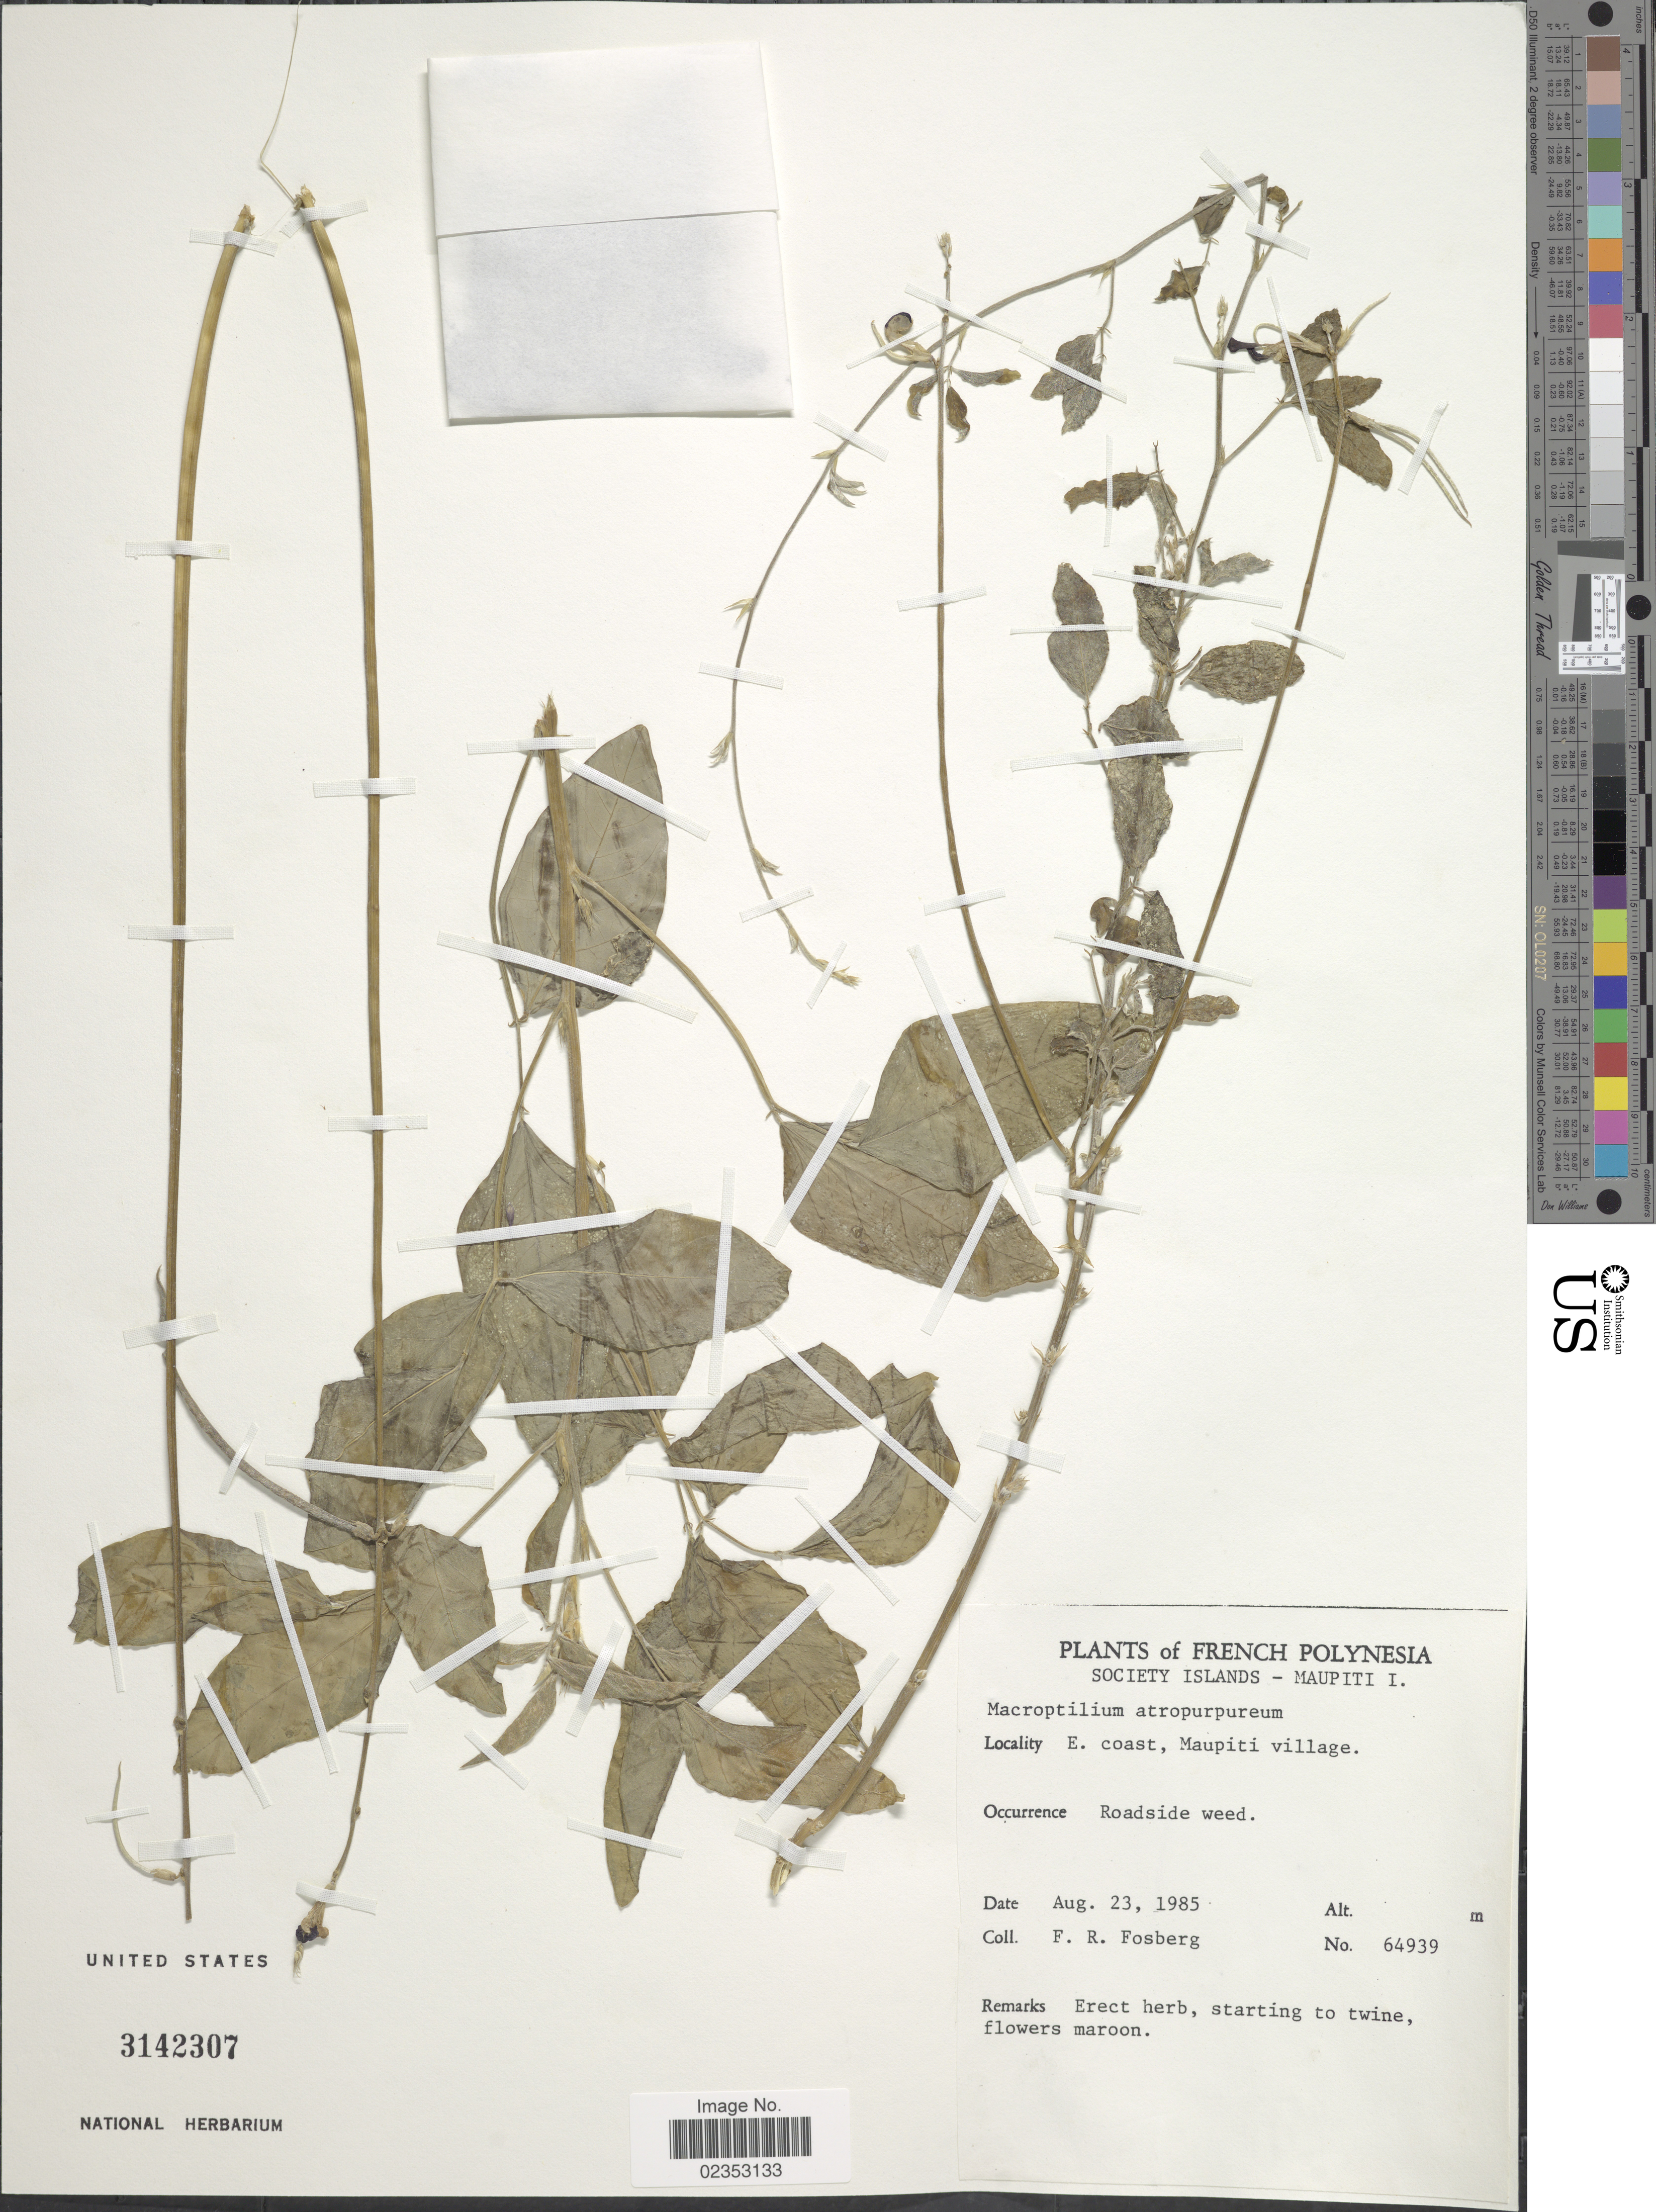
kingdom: Plantae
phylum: Tracheophyta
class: Magnoliopsida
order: Fabales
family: Fabaceae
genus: Macroptilium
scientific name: Macroptilium atropurpureum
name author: (DC.) Urb.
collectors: F. R. Fosberg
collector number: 64939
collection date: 1985-08-23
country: French Polynesia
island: Maupiti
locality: Society Islands - Maupiti I. E coast, Maupiti village, Roadside weed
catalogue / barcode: US 3142307